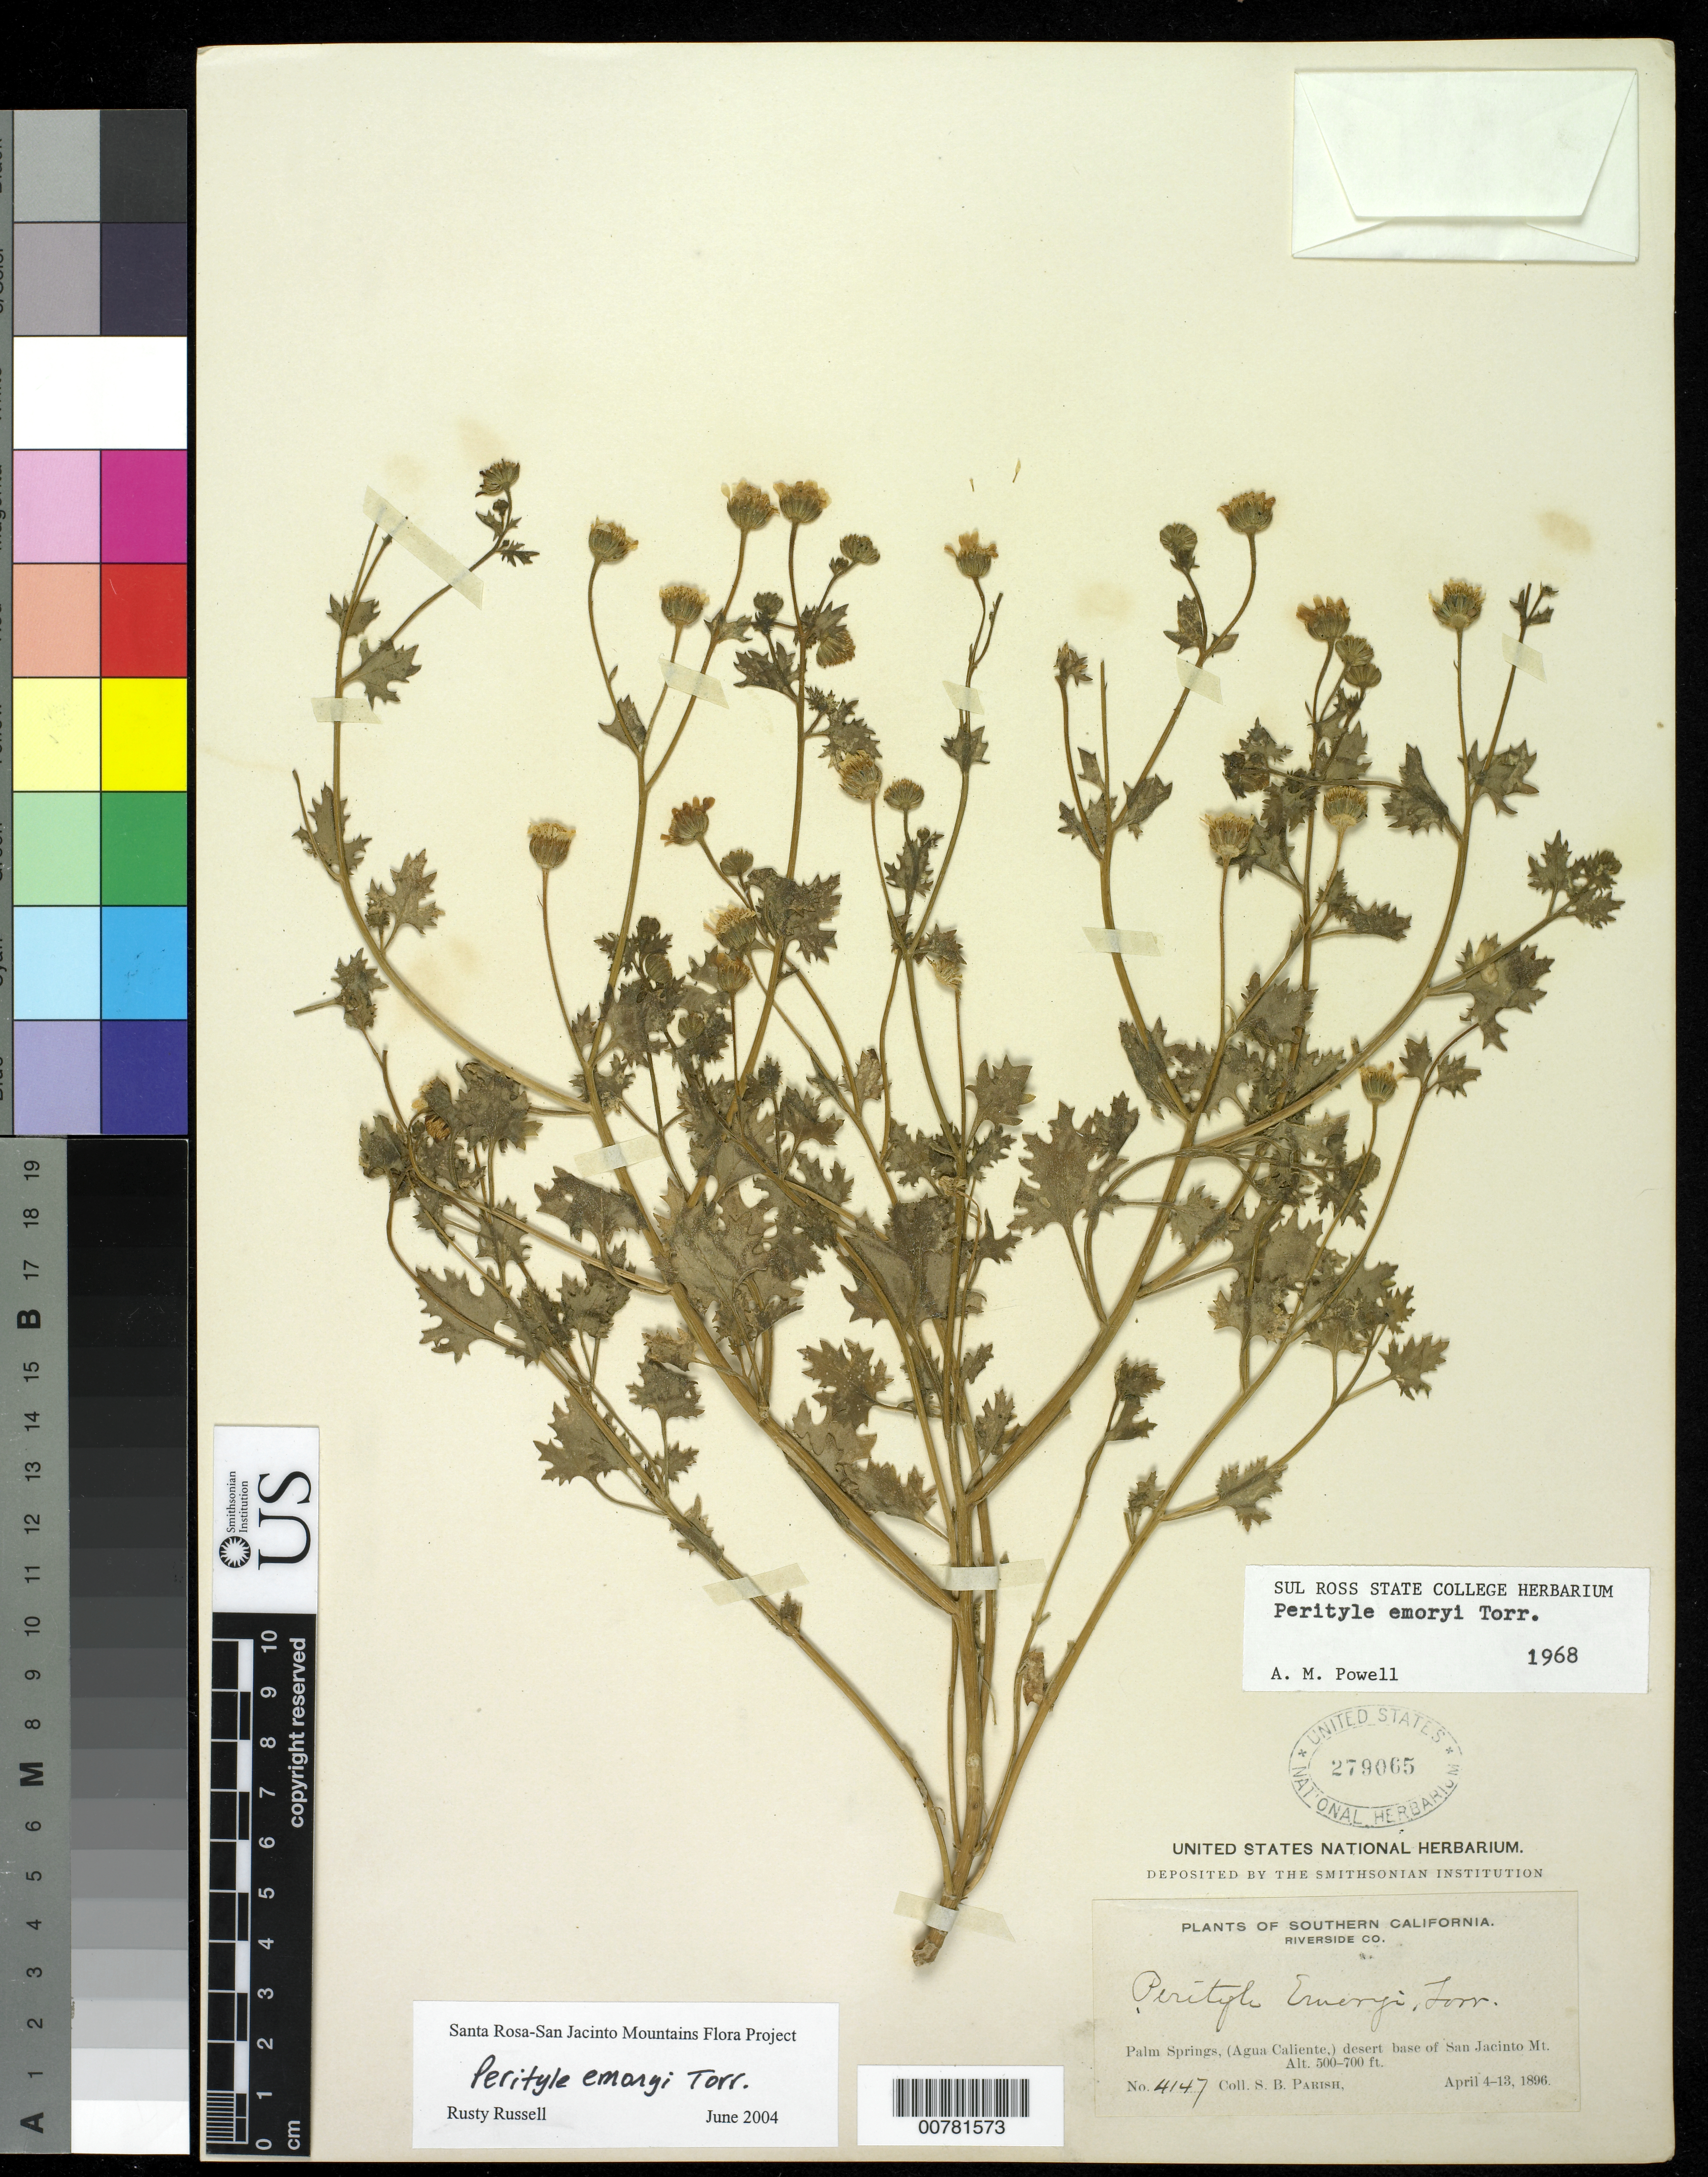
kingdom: Plantae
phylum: Tracheophyta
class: Magnoliopsida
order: Asterales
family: Asteraceae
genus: Perityle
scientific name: Perityle emoryi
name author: Torr.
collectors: S. B. Parish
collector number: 4147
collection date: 1896-04-04/1896-04-13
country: United States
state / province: California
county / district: Riverside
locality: Southern California, Riverside Co. Palm Springs, (Agua Caliente), desert base of San Jacinto Mt.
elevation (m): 152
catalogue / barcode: US 279065